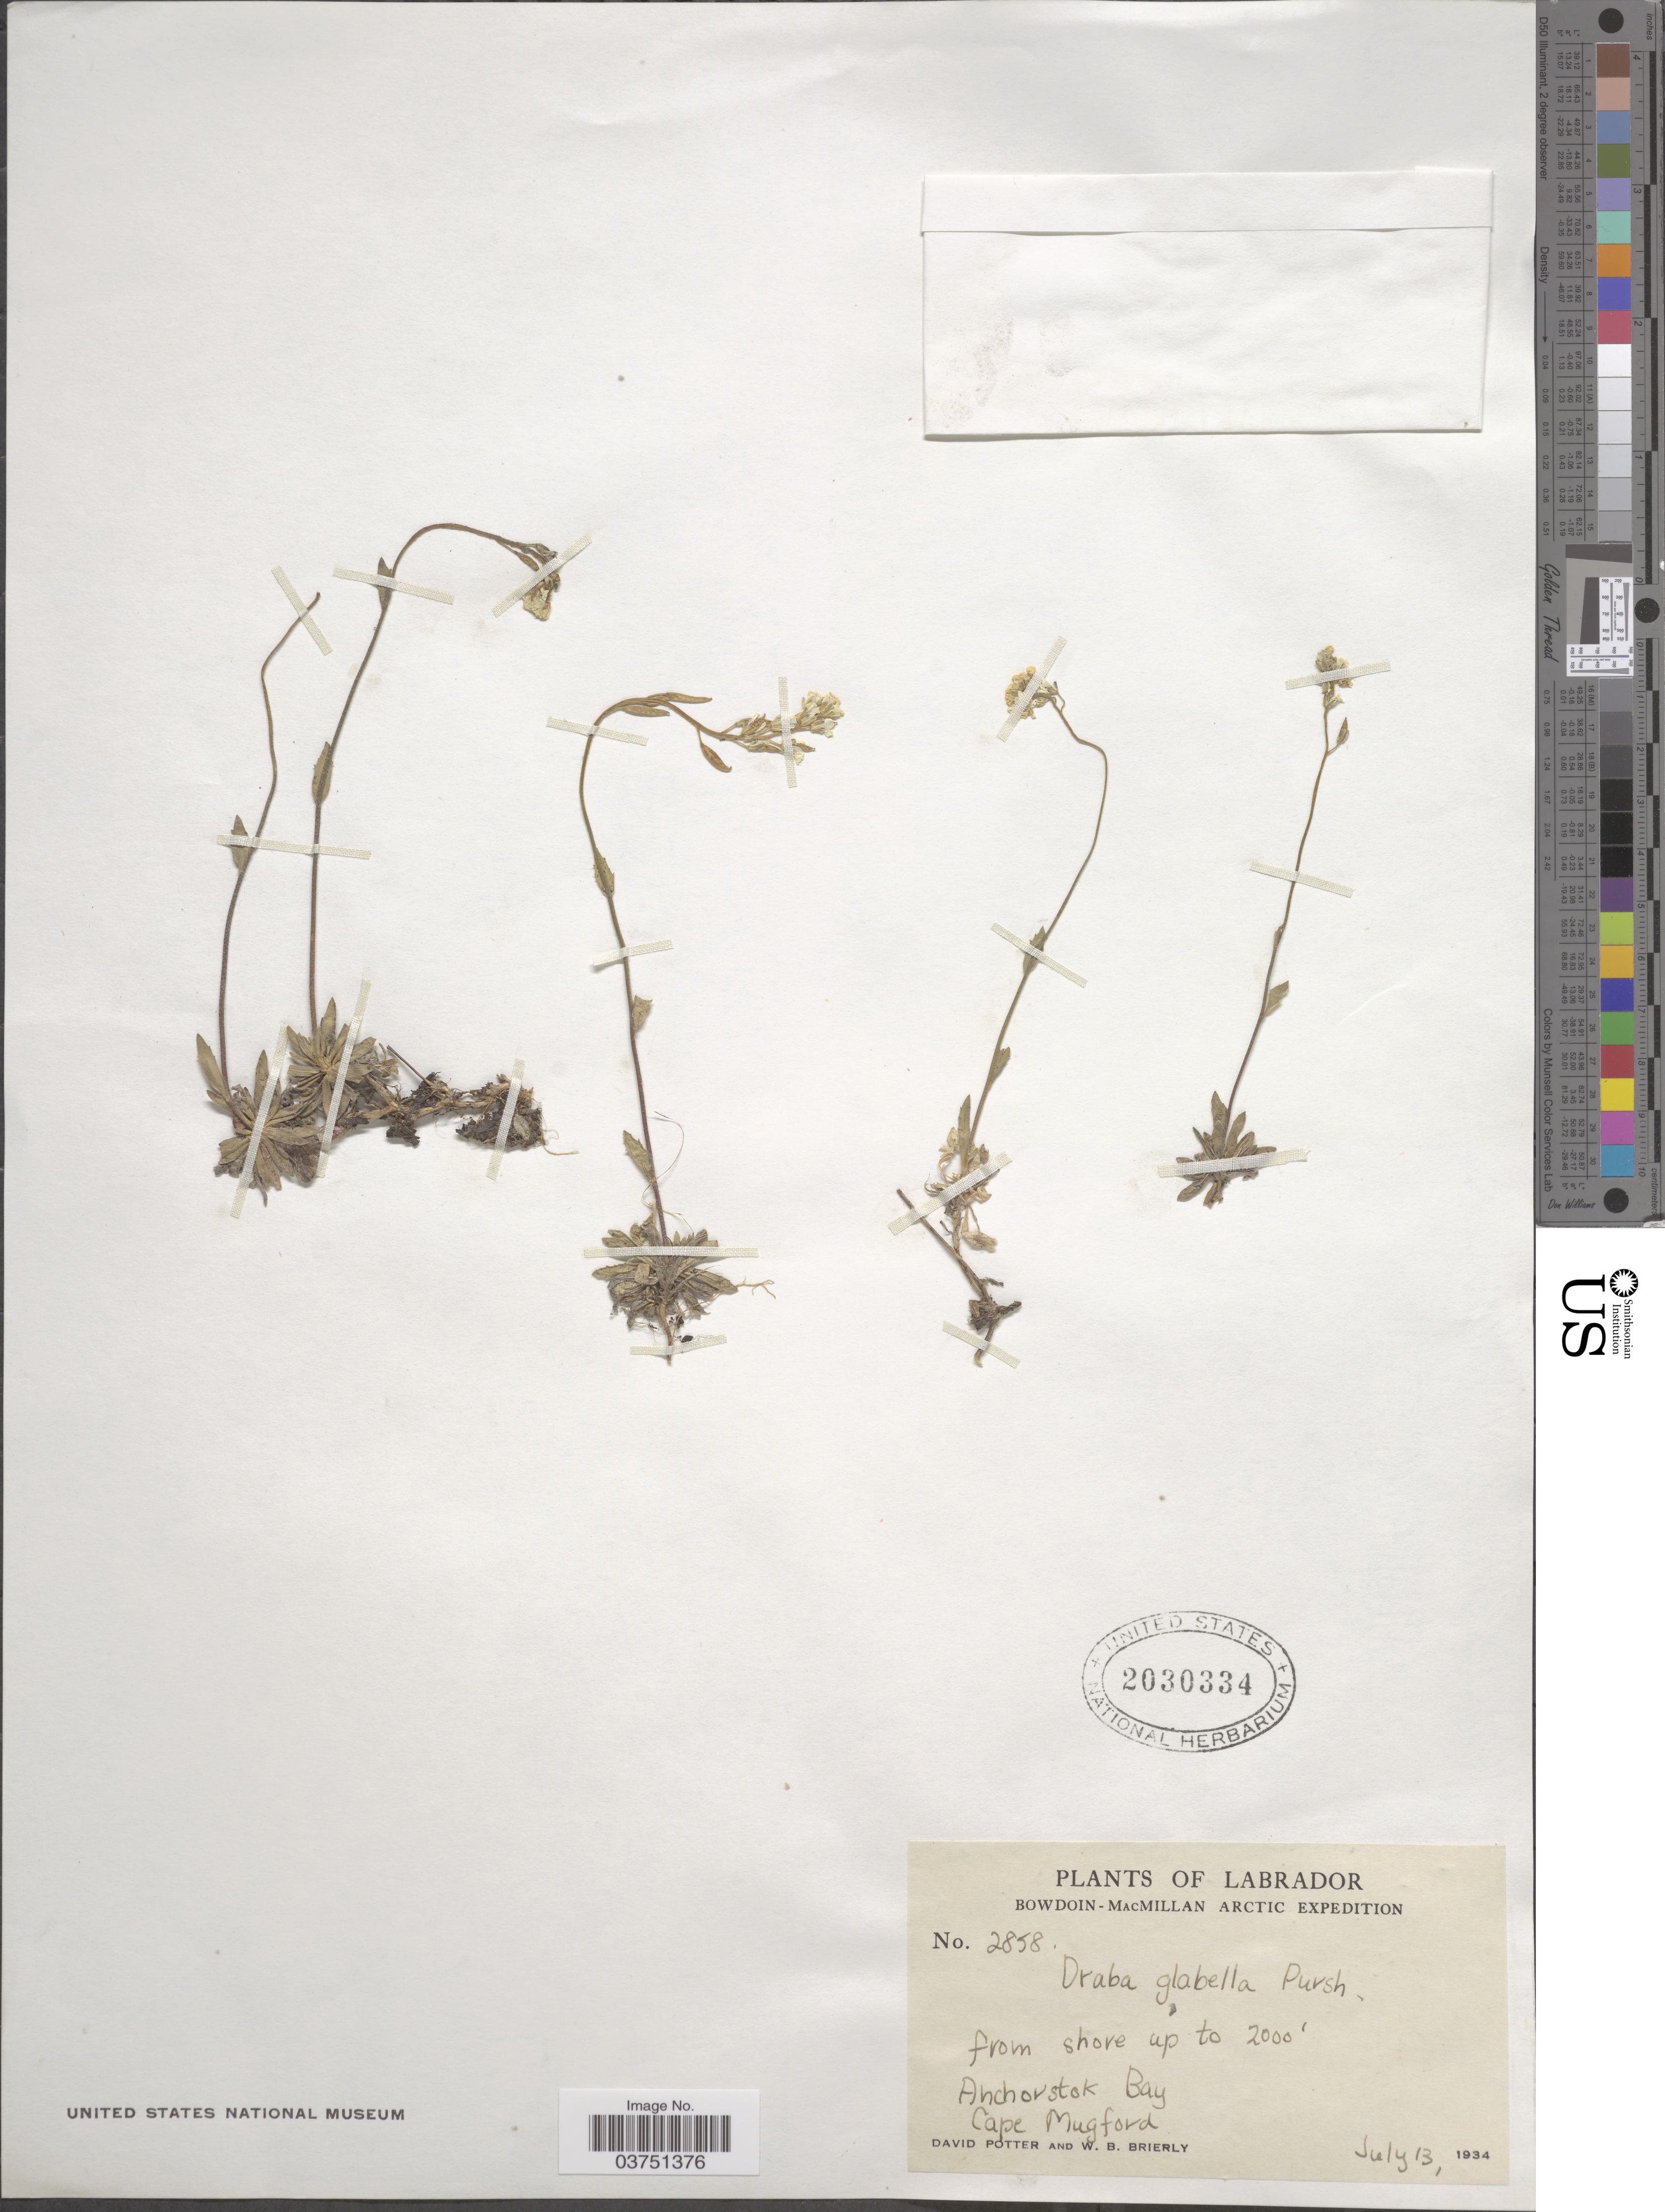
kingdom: Plantae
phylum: Tracheophyta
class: Magnoliopsida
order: Brassicales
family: Brassicaceae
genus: Draba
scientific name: Draba glabella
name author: Pursh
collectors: D. Potter & W. Brierly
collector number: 2858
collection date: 1934-07-13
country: Canada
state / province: Newfoundland and Labrador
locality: Labrador; Anchorstok Bay, Cape Mugford.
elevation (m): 610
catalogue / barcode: US 2030334